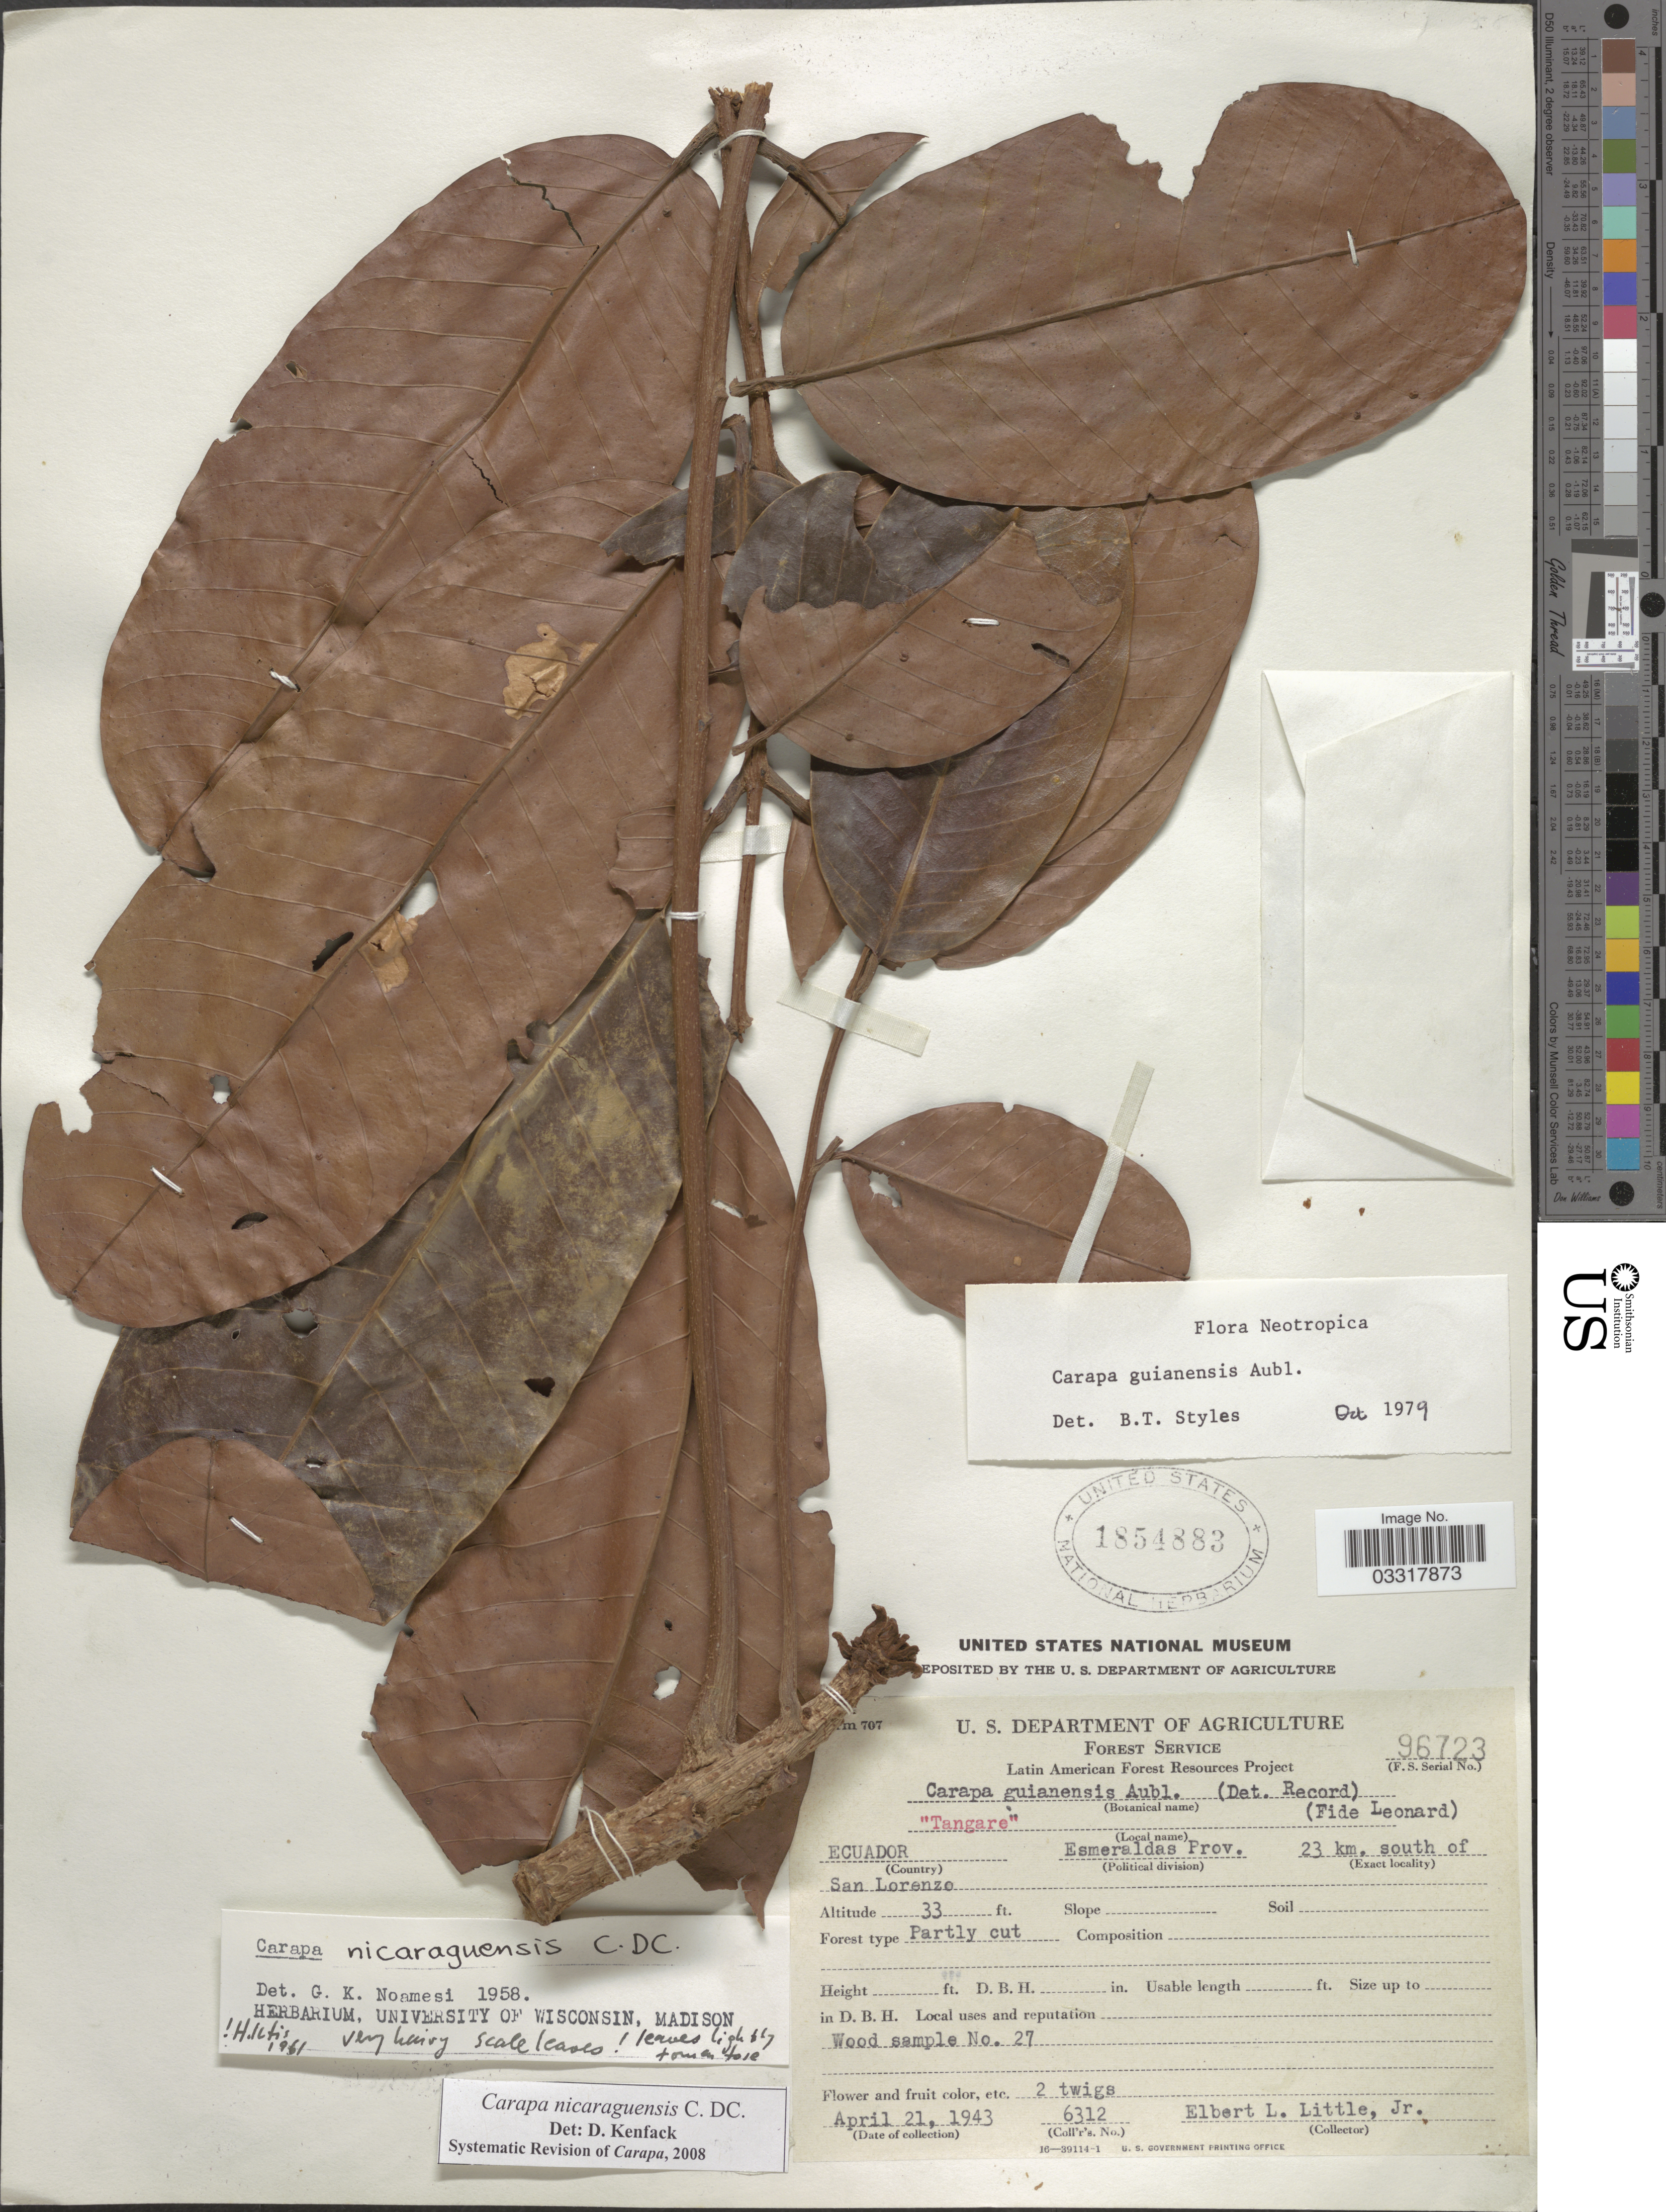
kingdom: Plantae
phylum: Tracheophyta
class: Magnoliopsida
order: Sapindales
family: Meliaceae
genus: Carapa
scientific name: Carapa nicaraguensis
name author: C. DC.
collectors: E. L. Little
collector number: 6312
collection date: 1943-04-21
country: Ecuador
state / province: Esmeraldas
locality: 23 km. south of San Lorenzo.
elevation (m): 10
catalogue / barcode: US 1854883